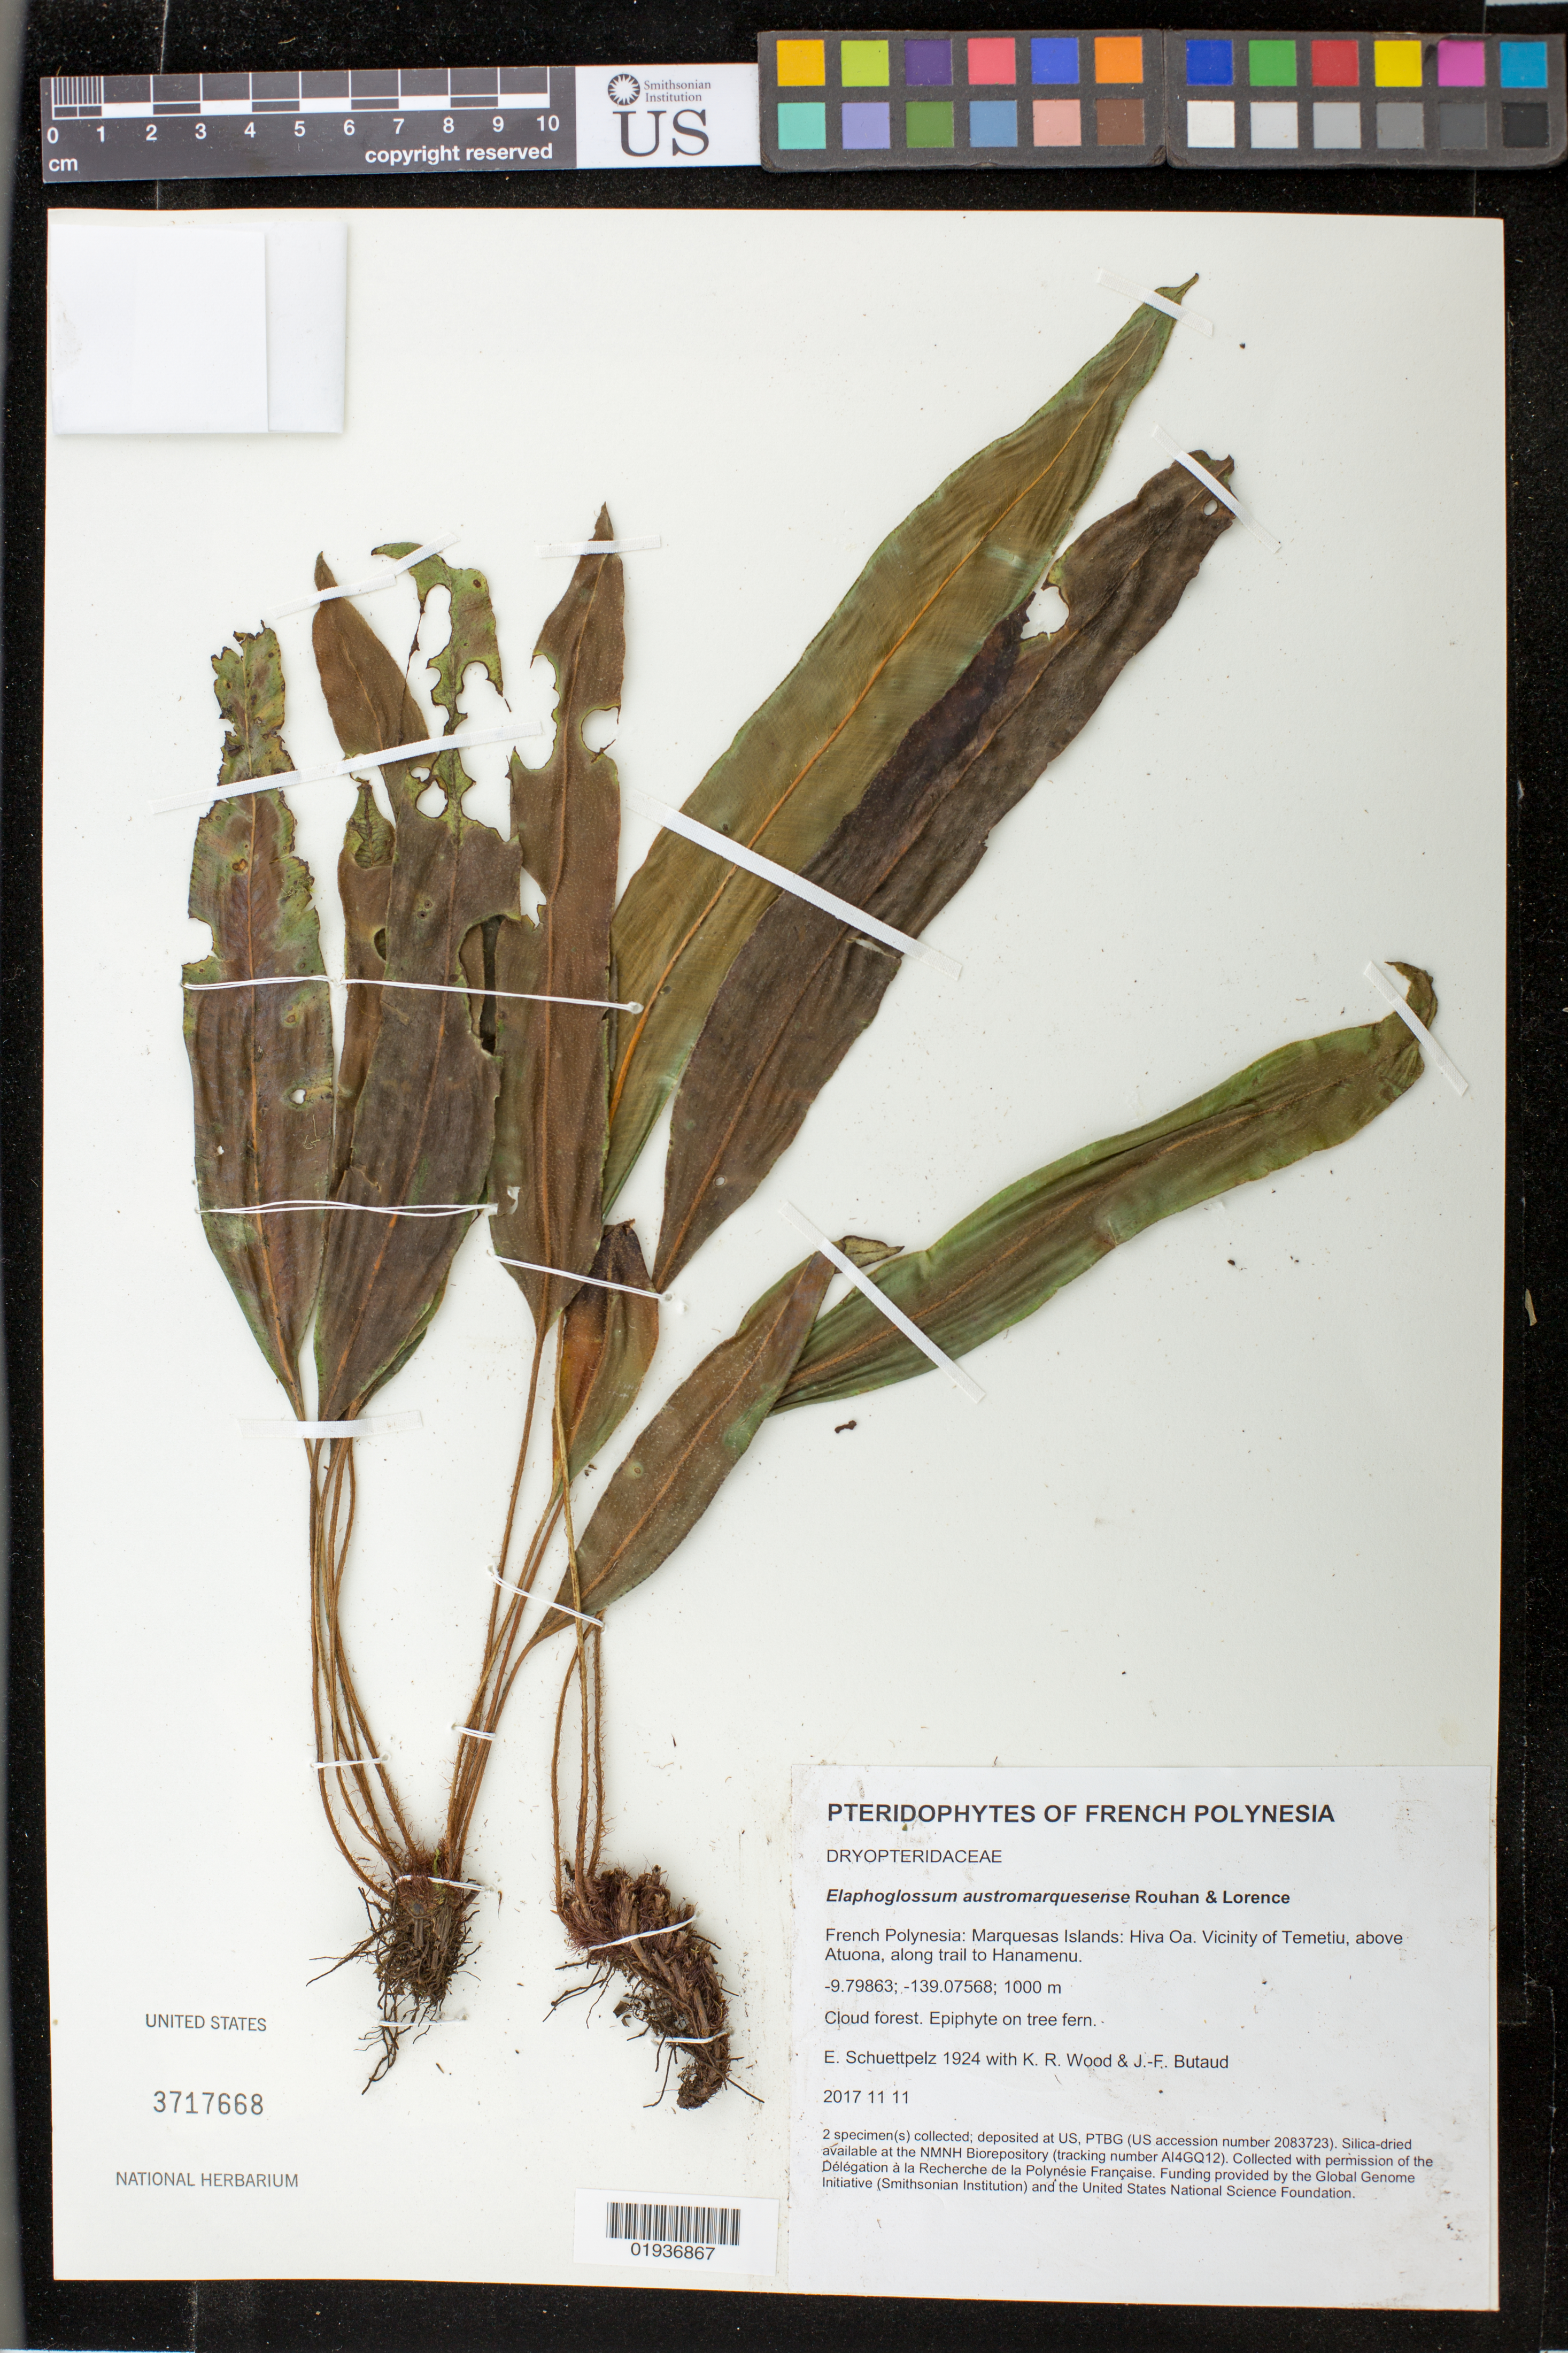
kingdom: Plantae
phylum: Tracheophyta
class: Polypodiopsida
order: Polypodiales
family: Dryopteridaceae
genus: Elaphoglossum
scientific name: Elaphoglossum austromarquesense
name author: Rouhan & Lorence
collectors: E. Schuettpelz, K. R. Wood & J. -F. Butaud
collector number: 1924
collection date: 2017-11-11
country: French Polynesia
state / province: Marquesas Islands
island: Hiva Oa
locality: Vicinity of Temetiu, above Atuona, along trail to Hanamenu.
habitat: Cloud forest.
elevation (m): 1000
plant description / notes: Collected with permission of the Délégation à la Recherche de la Polynésie Française. Funding provided by the Global Genome Initiative (Smithsonian Institution) and the United States National Science Foundation. Silica dried tissue stored at AI4GQ12 in the NMNH Biorepository, Smithsonian Institution.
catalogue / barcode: US 3717668